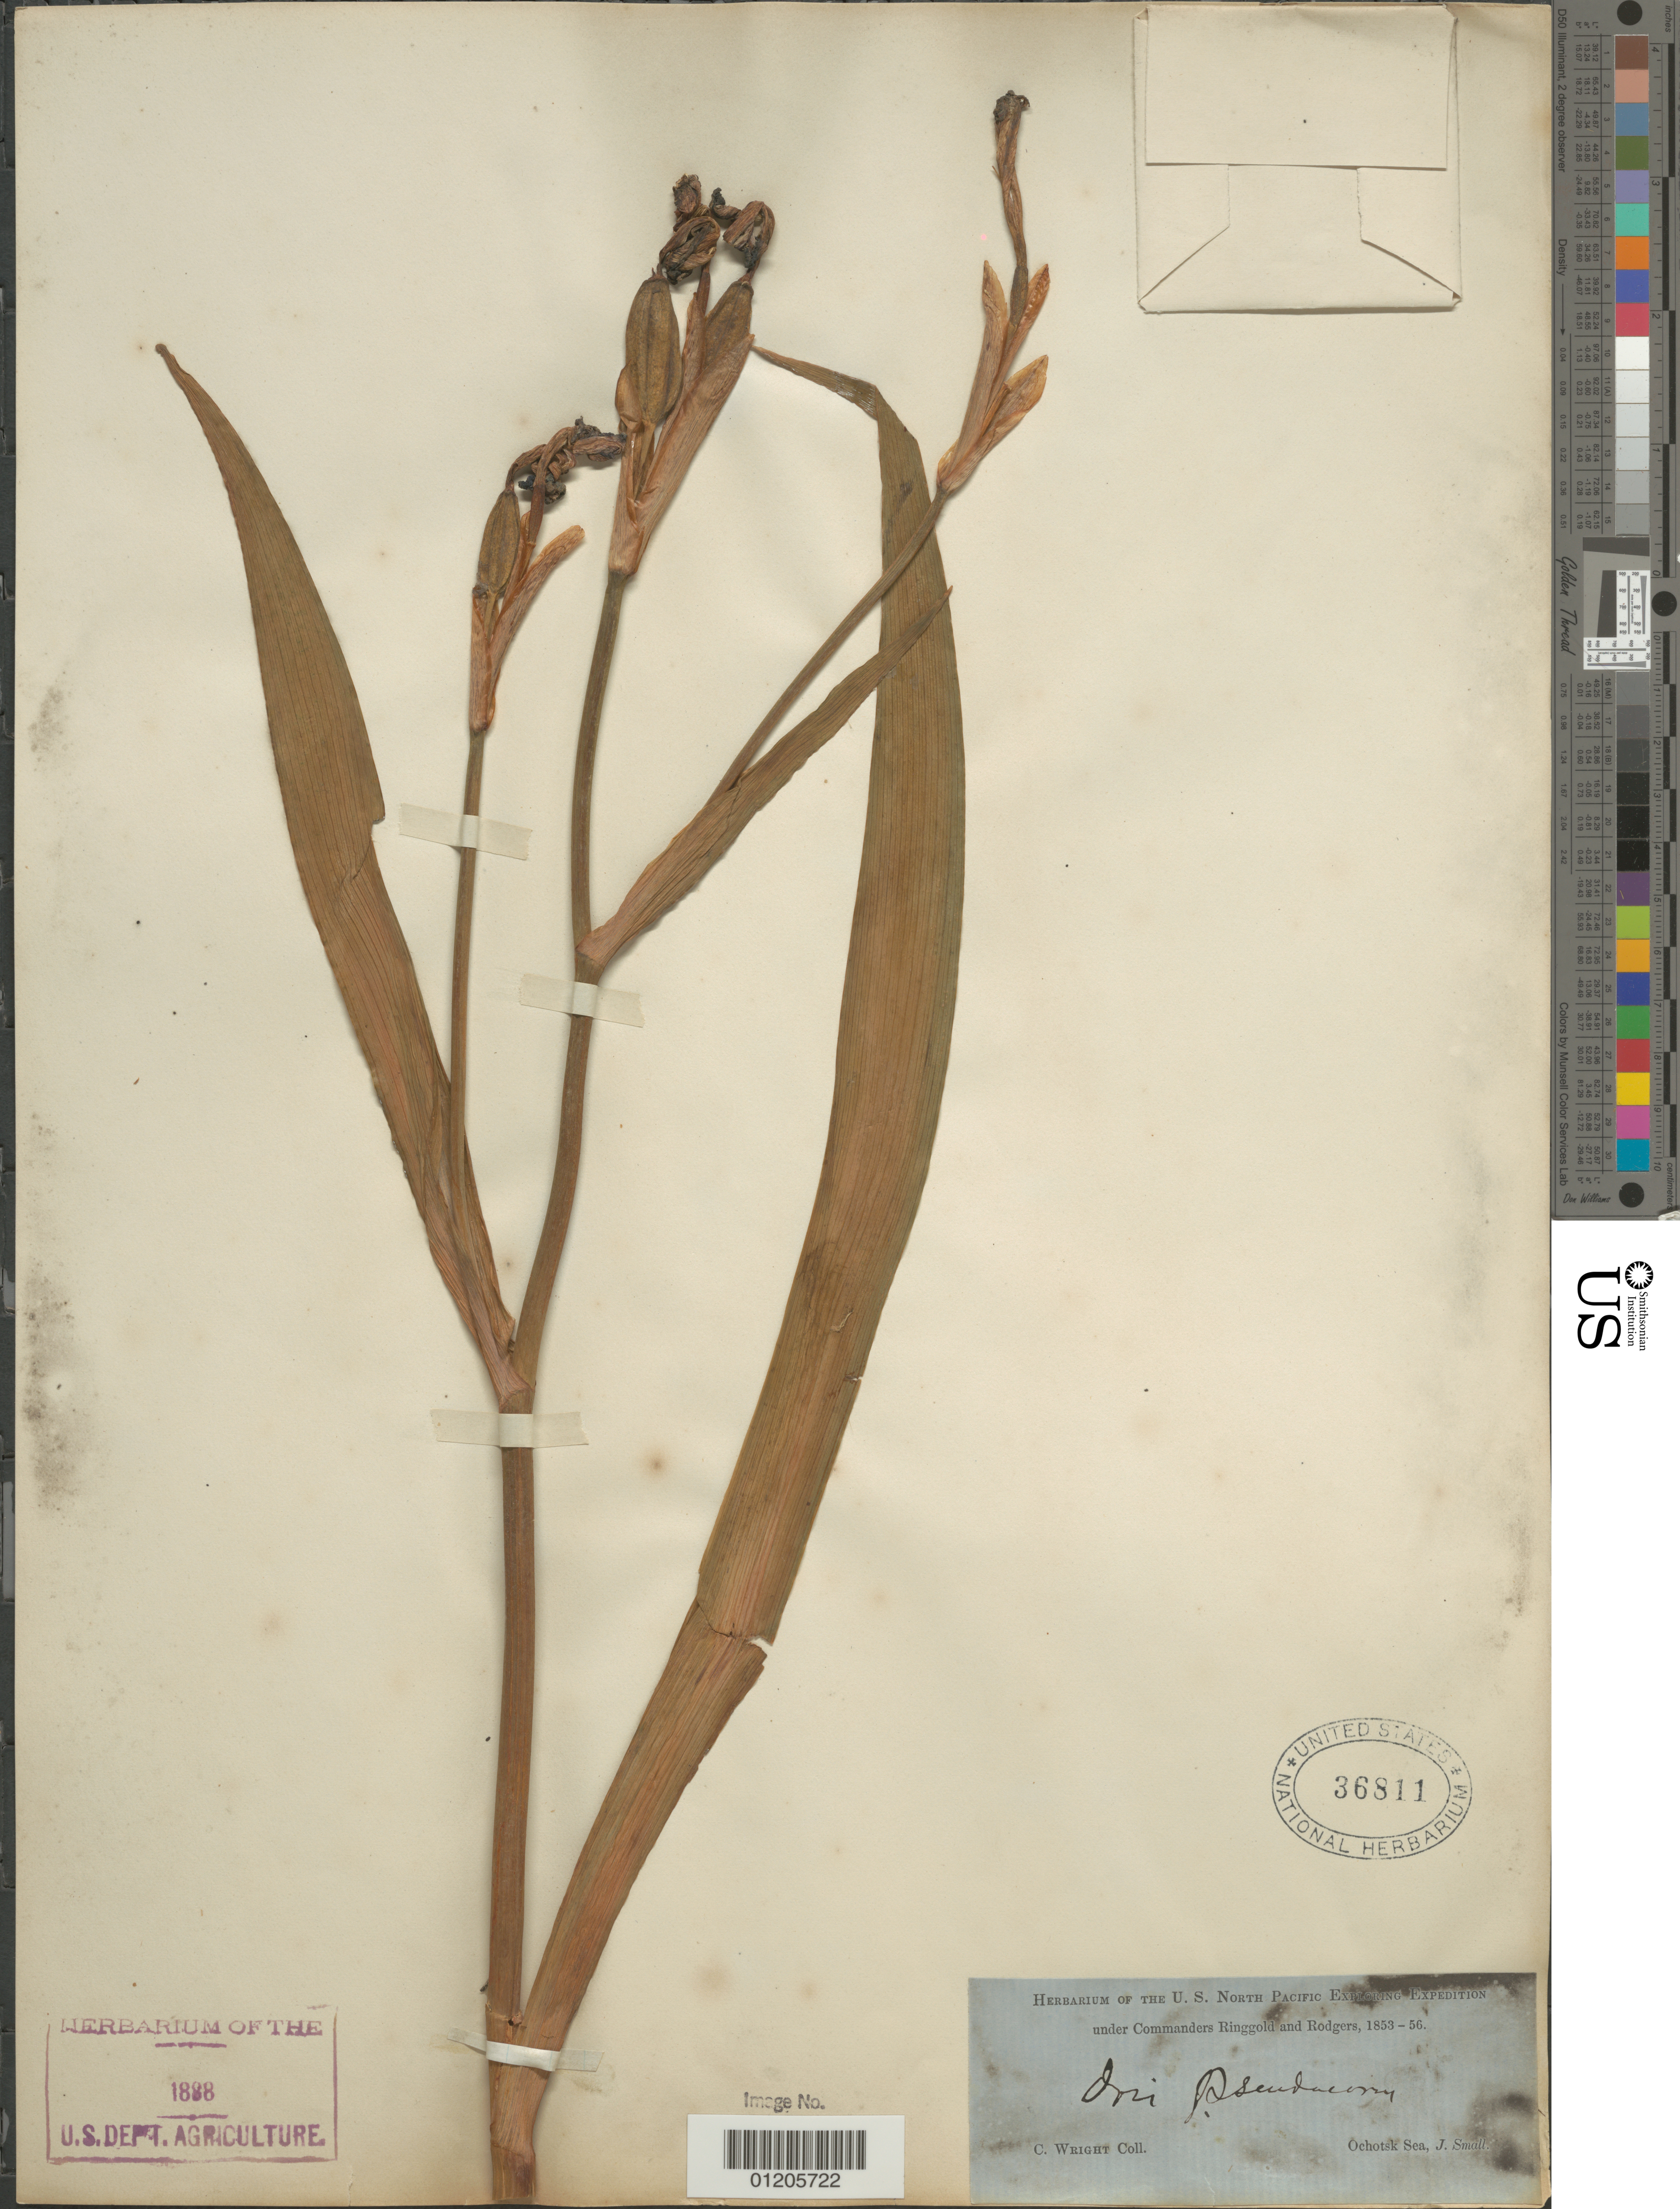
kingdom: Plantae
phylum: Tracheophyta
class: Liliopsida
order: Asparagales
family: Iridaceae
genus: Iris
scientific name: Iris pseudacorus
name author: L.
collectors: C. Wright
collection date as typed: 1853 to -- --- 1856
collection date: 1853/1856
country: Russian Federation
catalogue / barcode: US 36811